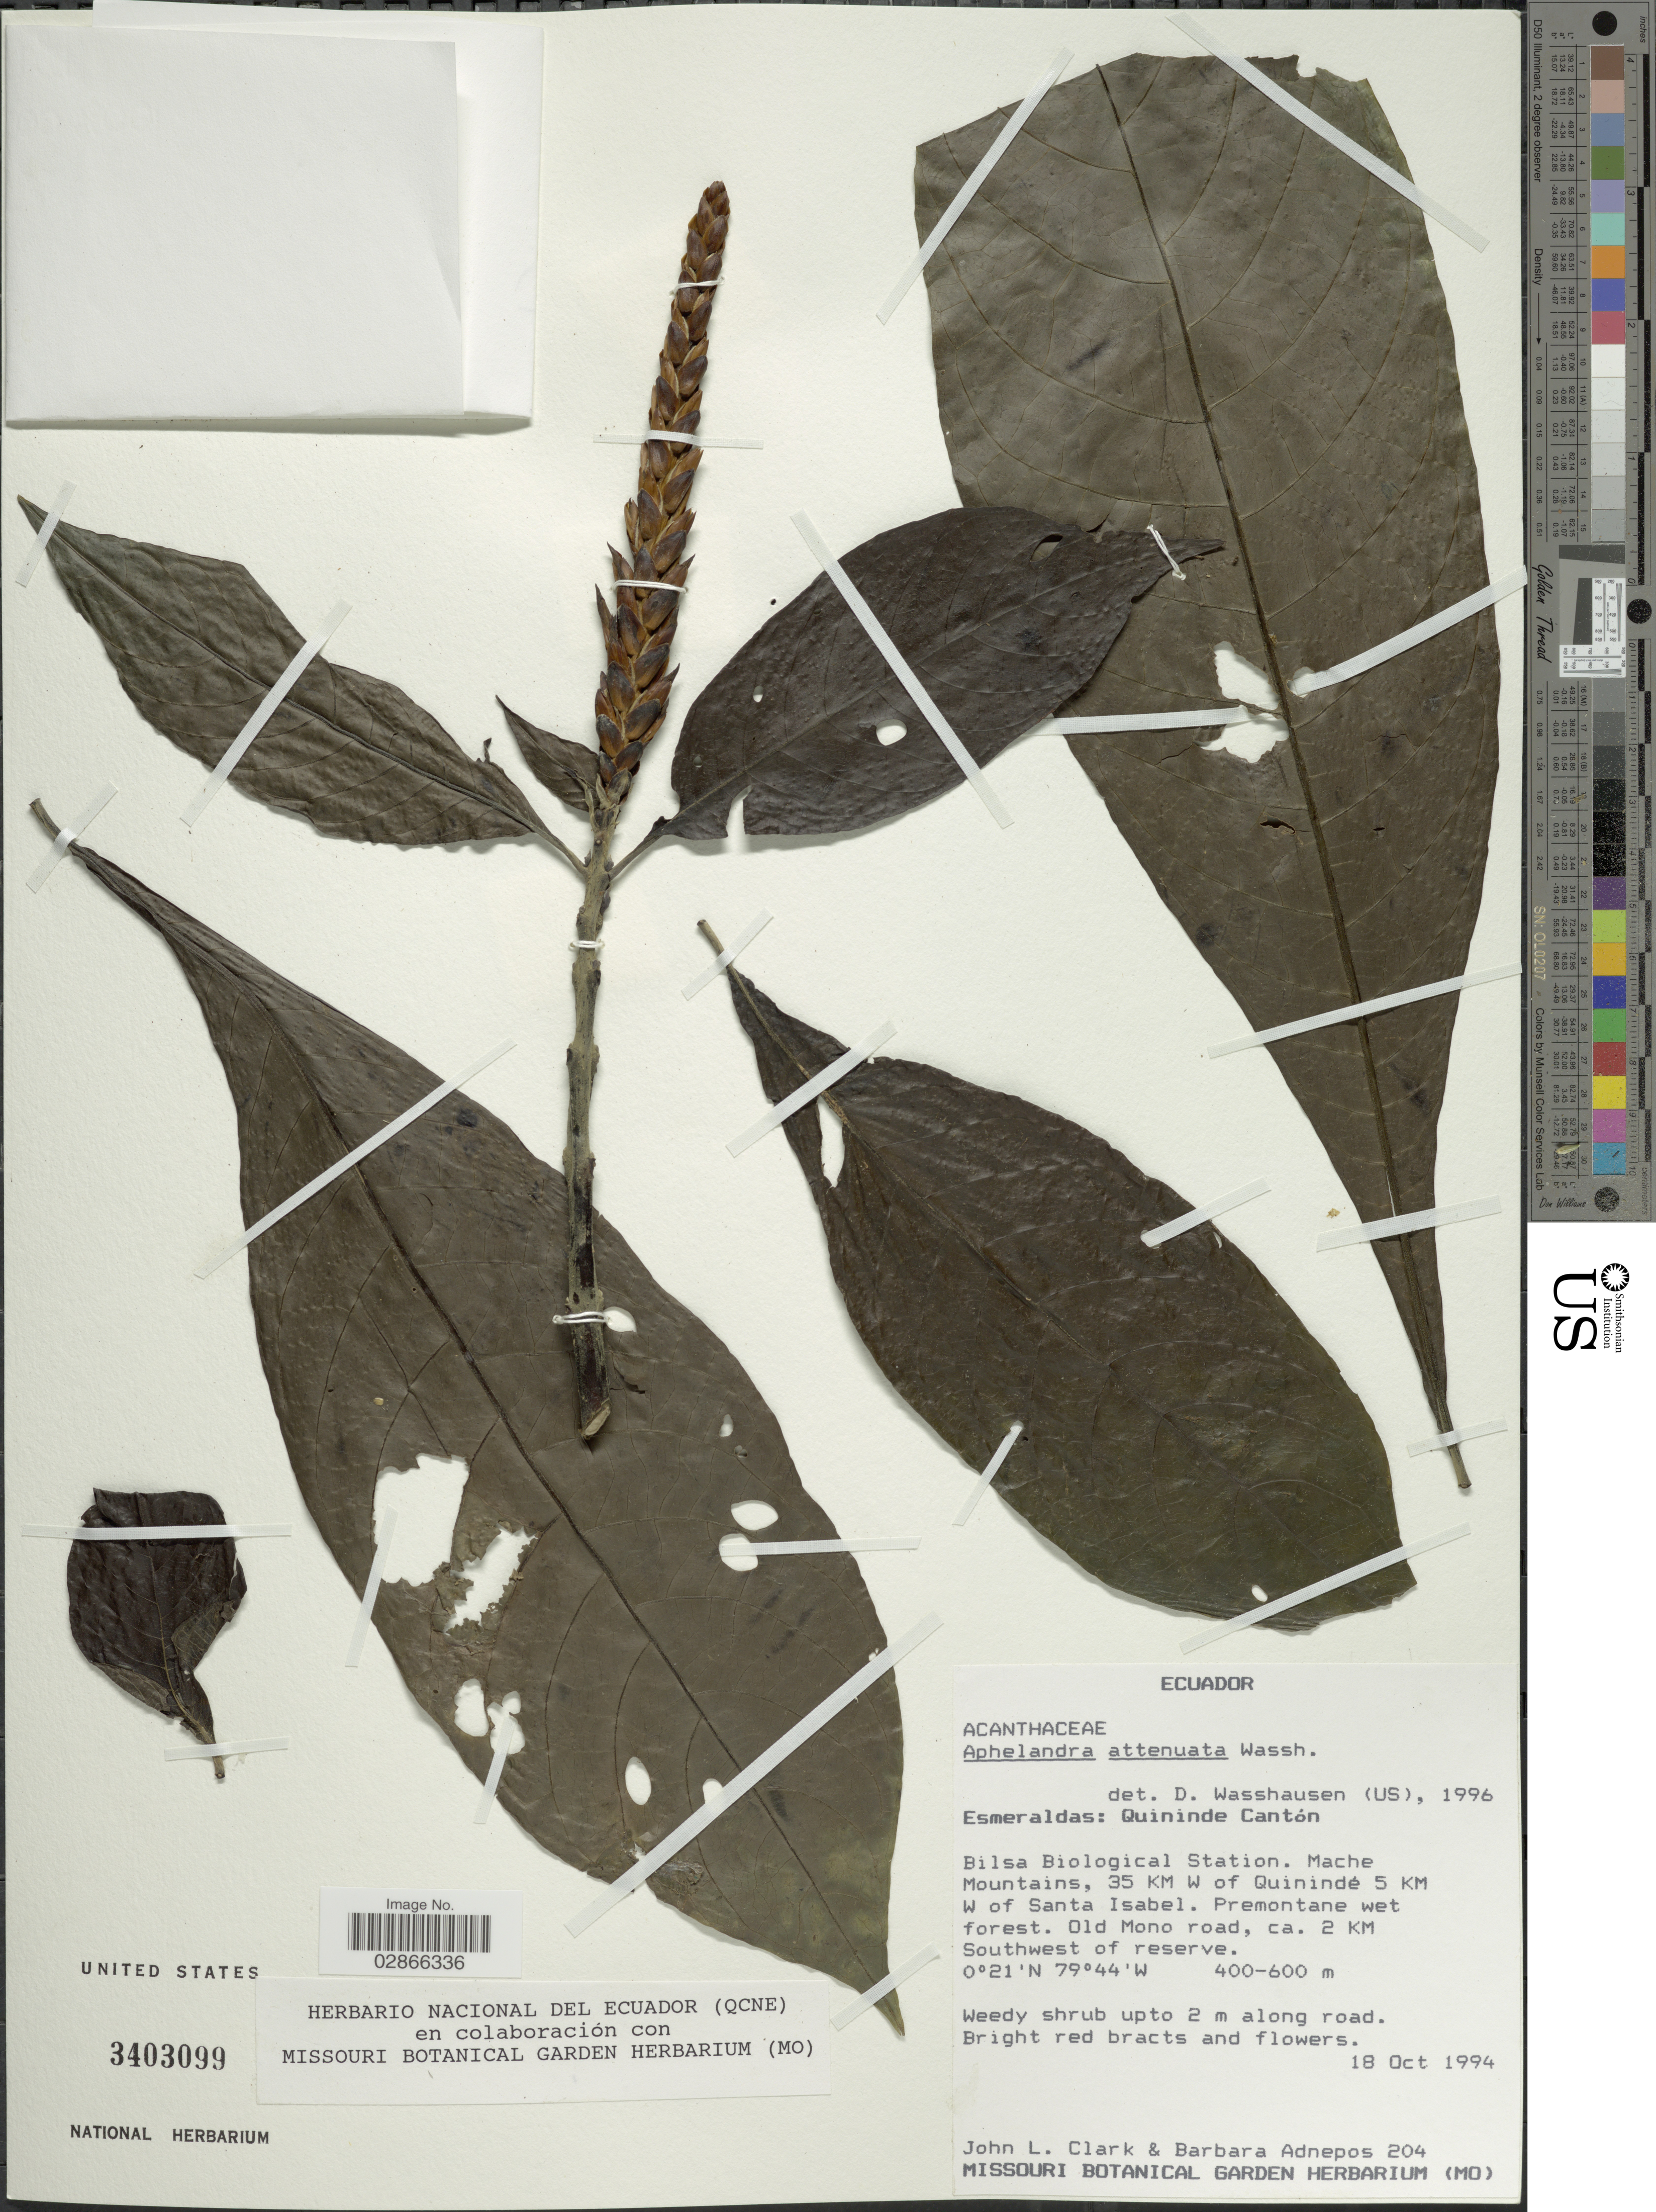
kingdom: Plantae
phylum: Tracheophyta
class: Magnoliopsida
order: Lamiales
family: Acanthaceae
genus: Aphelandra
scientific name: Aphelandra attenuata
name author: Wassh.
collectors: J. L. Clark & B. Adnepos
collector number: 204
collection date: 1994-10-18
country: Ecuador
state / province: Esmeraldas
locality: Quininde Cantón. Bilsa Biological Station. Mache Mountains, 35 KM W of Quinindé 5 KM W of Santa Isabel. Premontane wet forest. Old Mono road, ca. 2 KM Southwest of reserve.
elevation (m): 400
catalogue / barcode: US 3403099